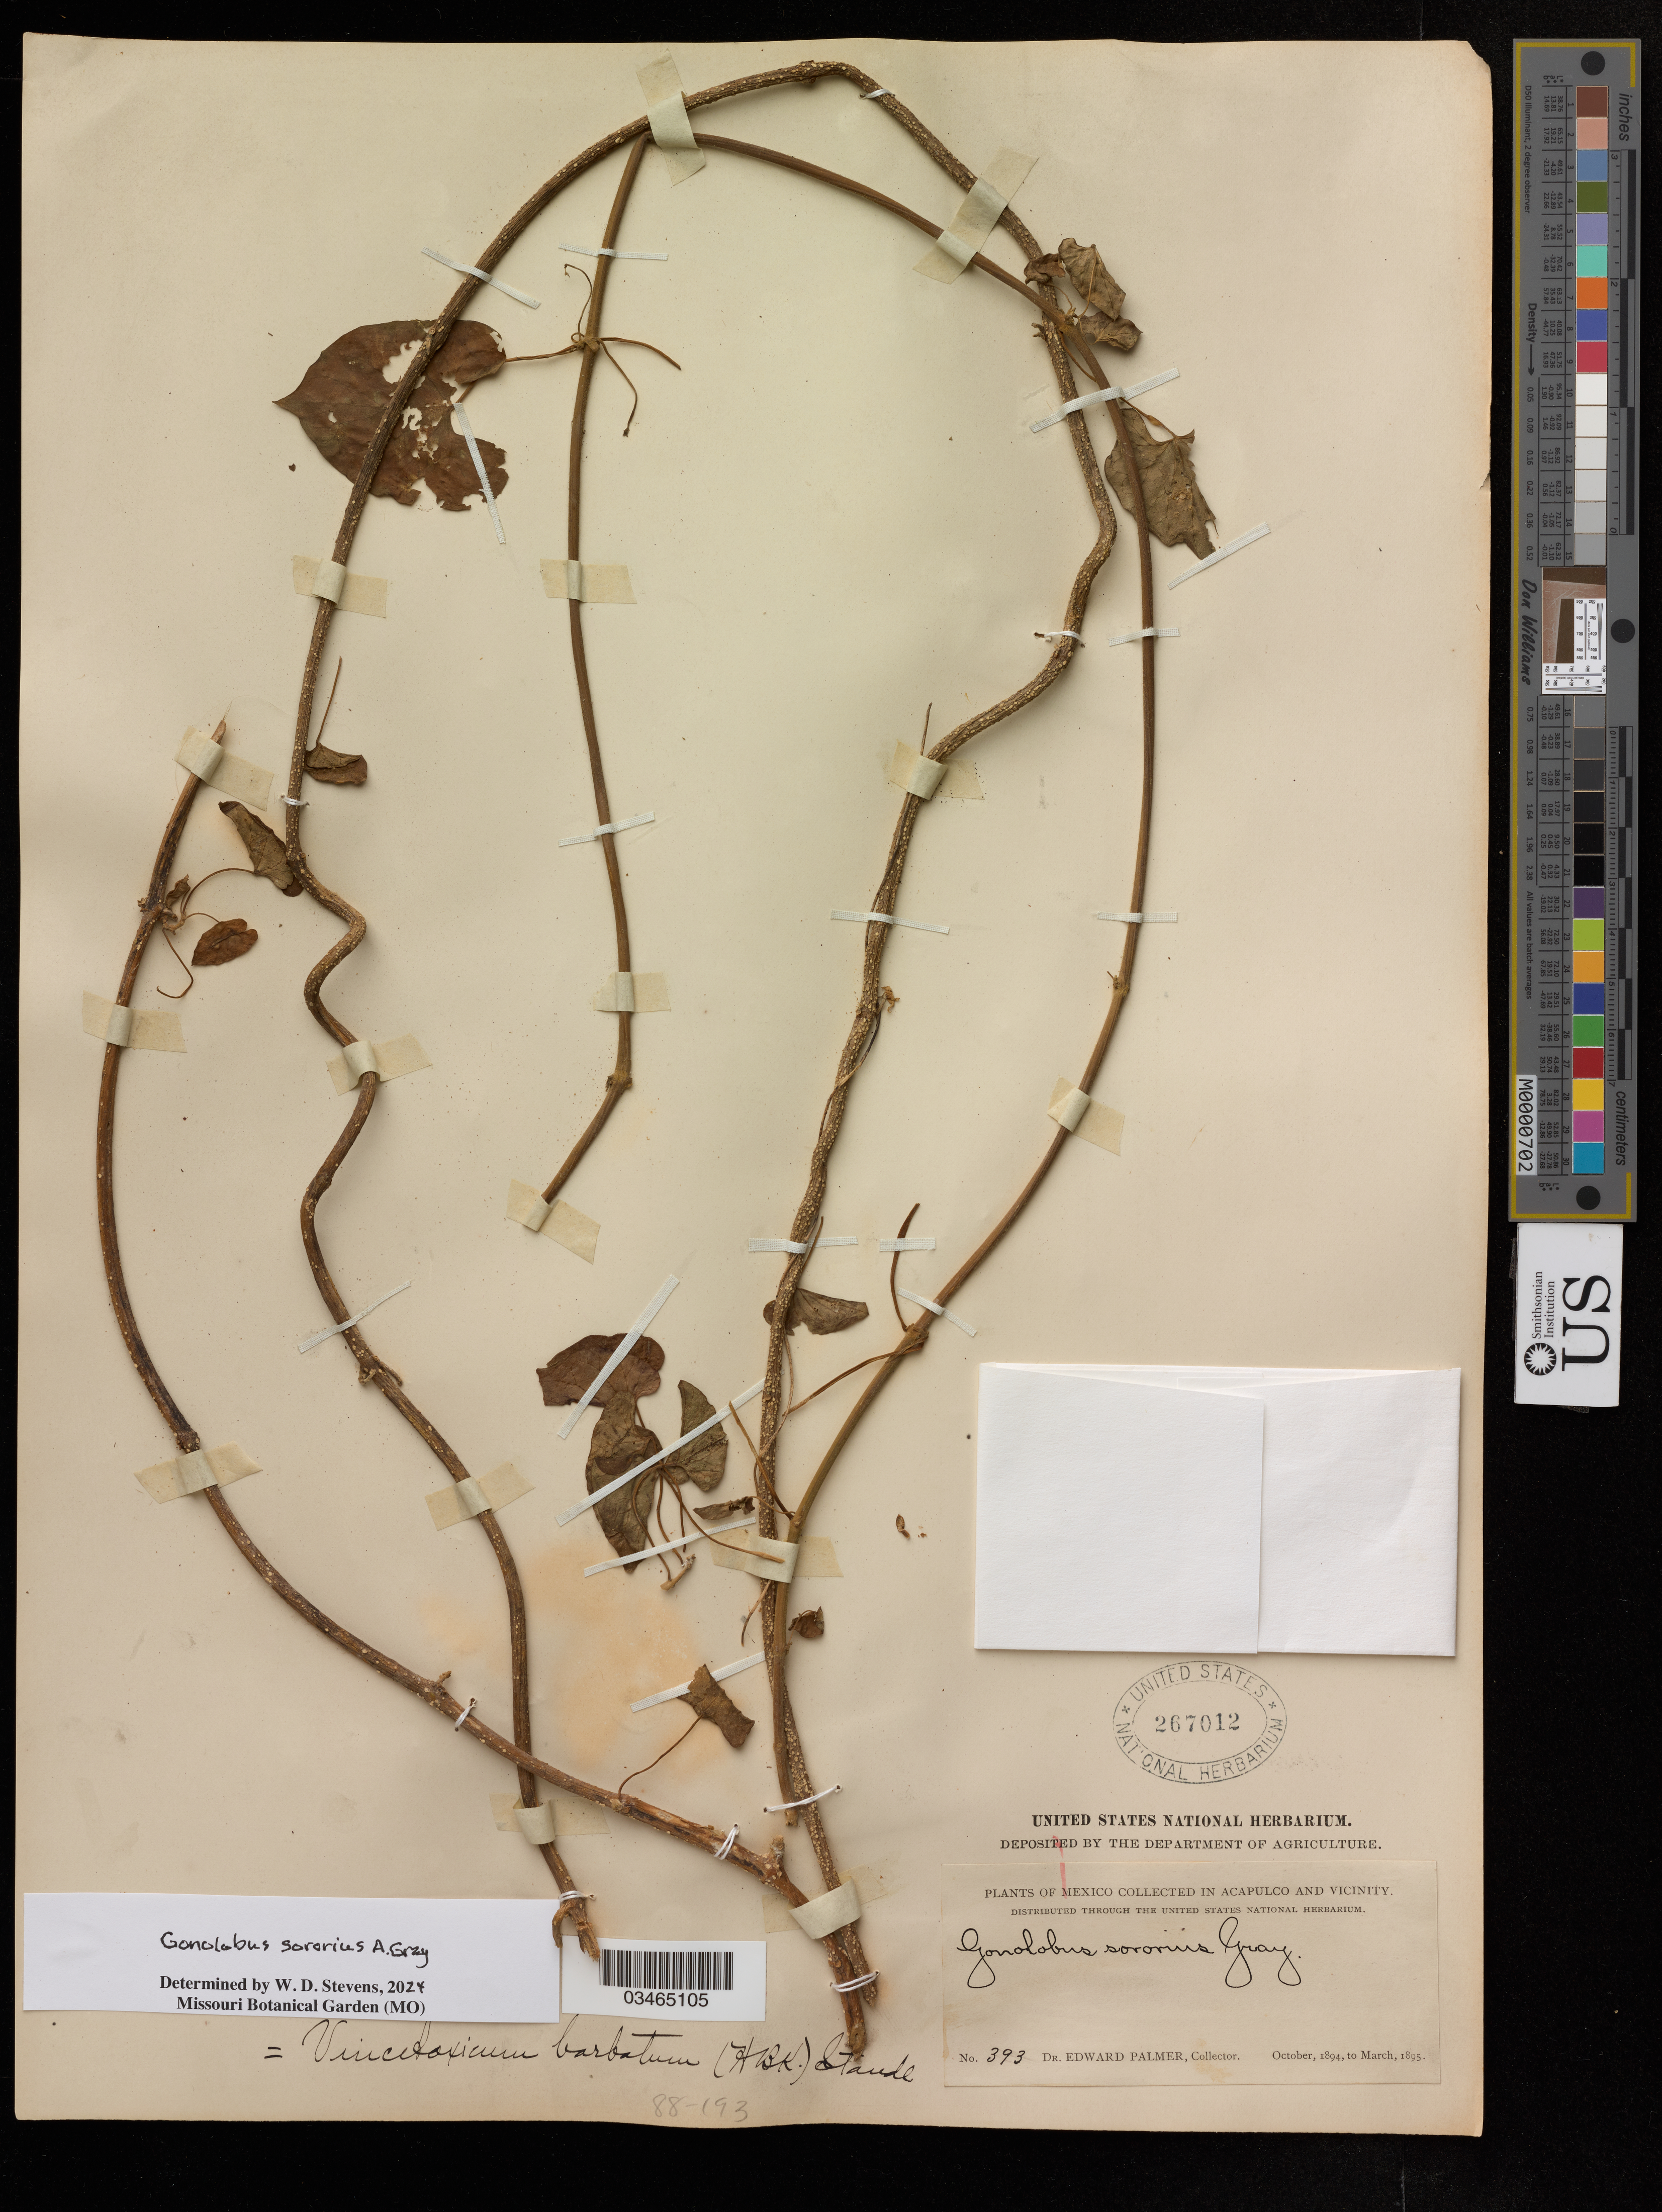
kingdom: Plantae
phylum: Tracheophyta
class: Magnoliopsida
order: Gentianales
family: Apocynaceae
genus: Gonolobus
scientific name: Gonolobus sororius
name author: A. Gray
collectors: E. Palmer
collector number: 393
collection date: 1894-10/1895-03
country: Mexico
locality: In Acapulco and vicinity.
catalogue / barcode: US 267012